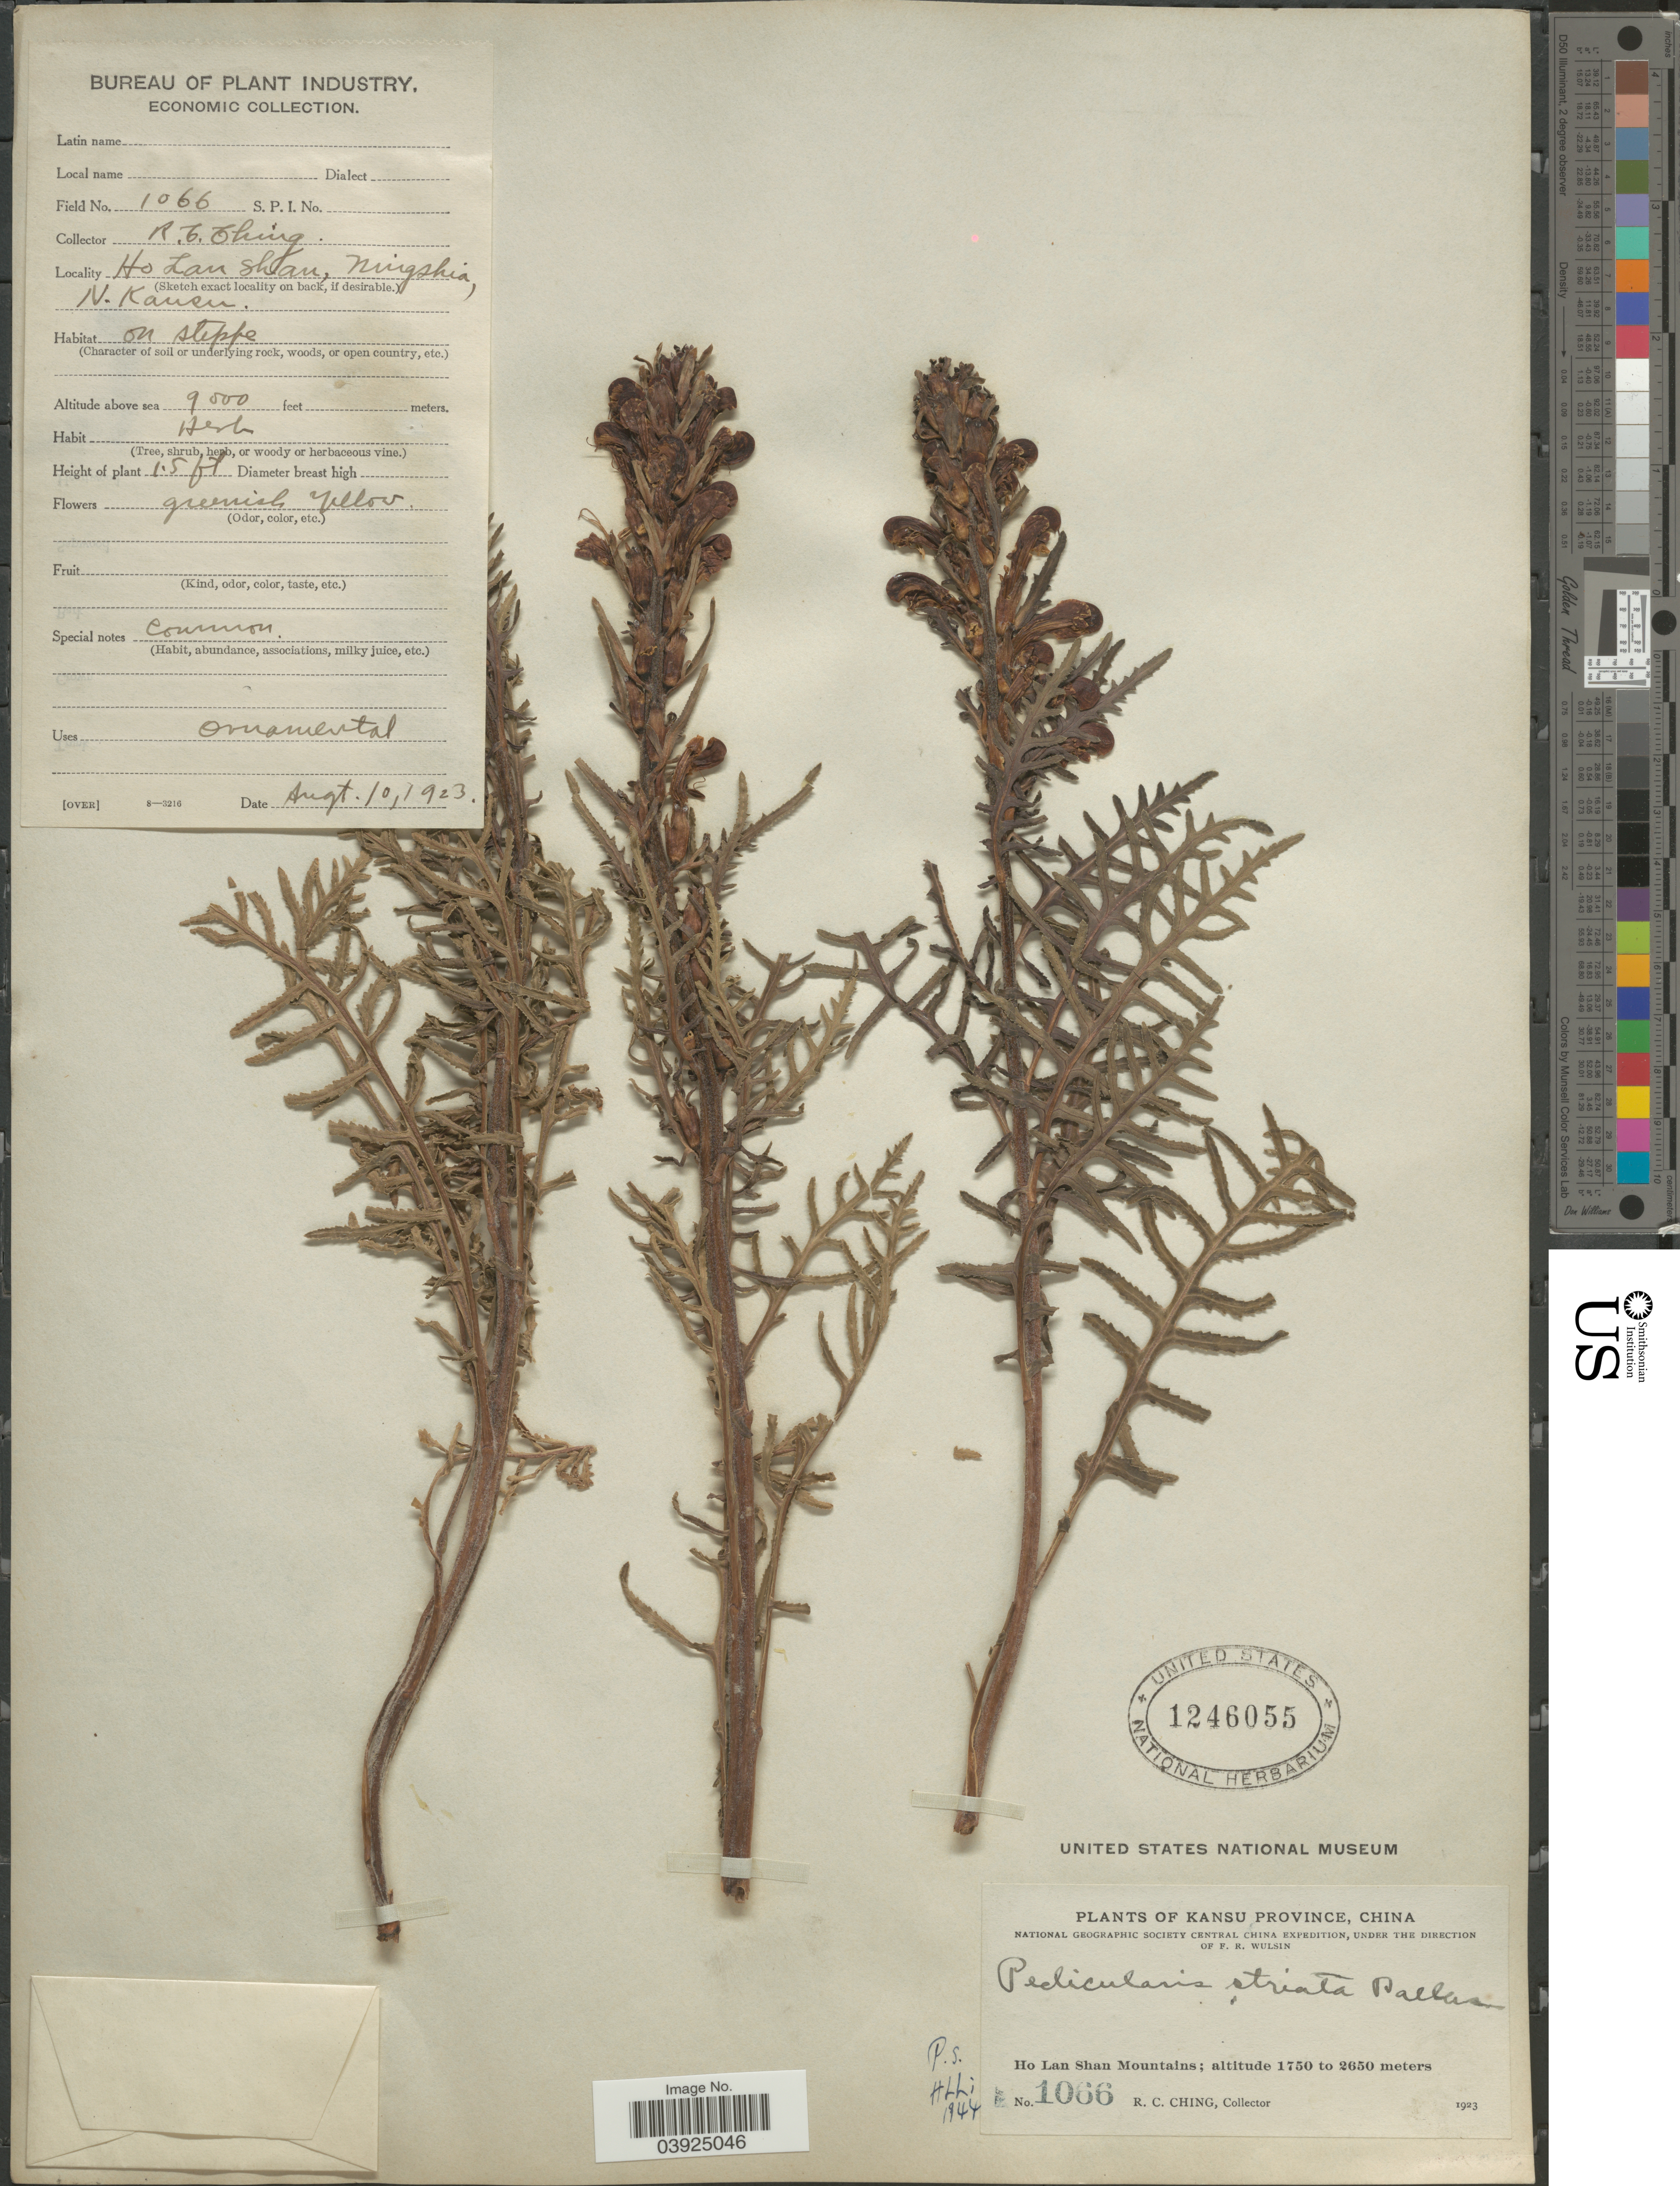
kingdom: Plantae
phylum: Tracheophyta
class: Magnoliopsida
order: Lamiales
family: Orobanchaceae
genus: Pedicularis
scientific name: Pedicularis striata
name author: Pall.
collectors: R. C. Ching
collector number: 1066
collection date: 1923-08-10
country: China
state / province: Gansu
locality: Ho Lan Shan Mountains. Ho Lan Shan, Ningshia, N. Kansu.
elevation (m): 2896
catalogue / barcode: US 1246055